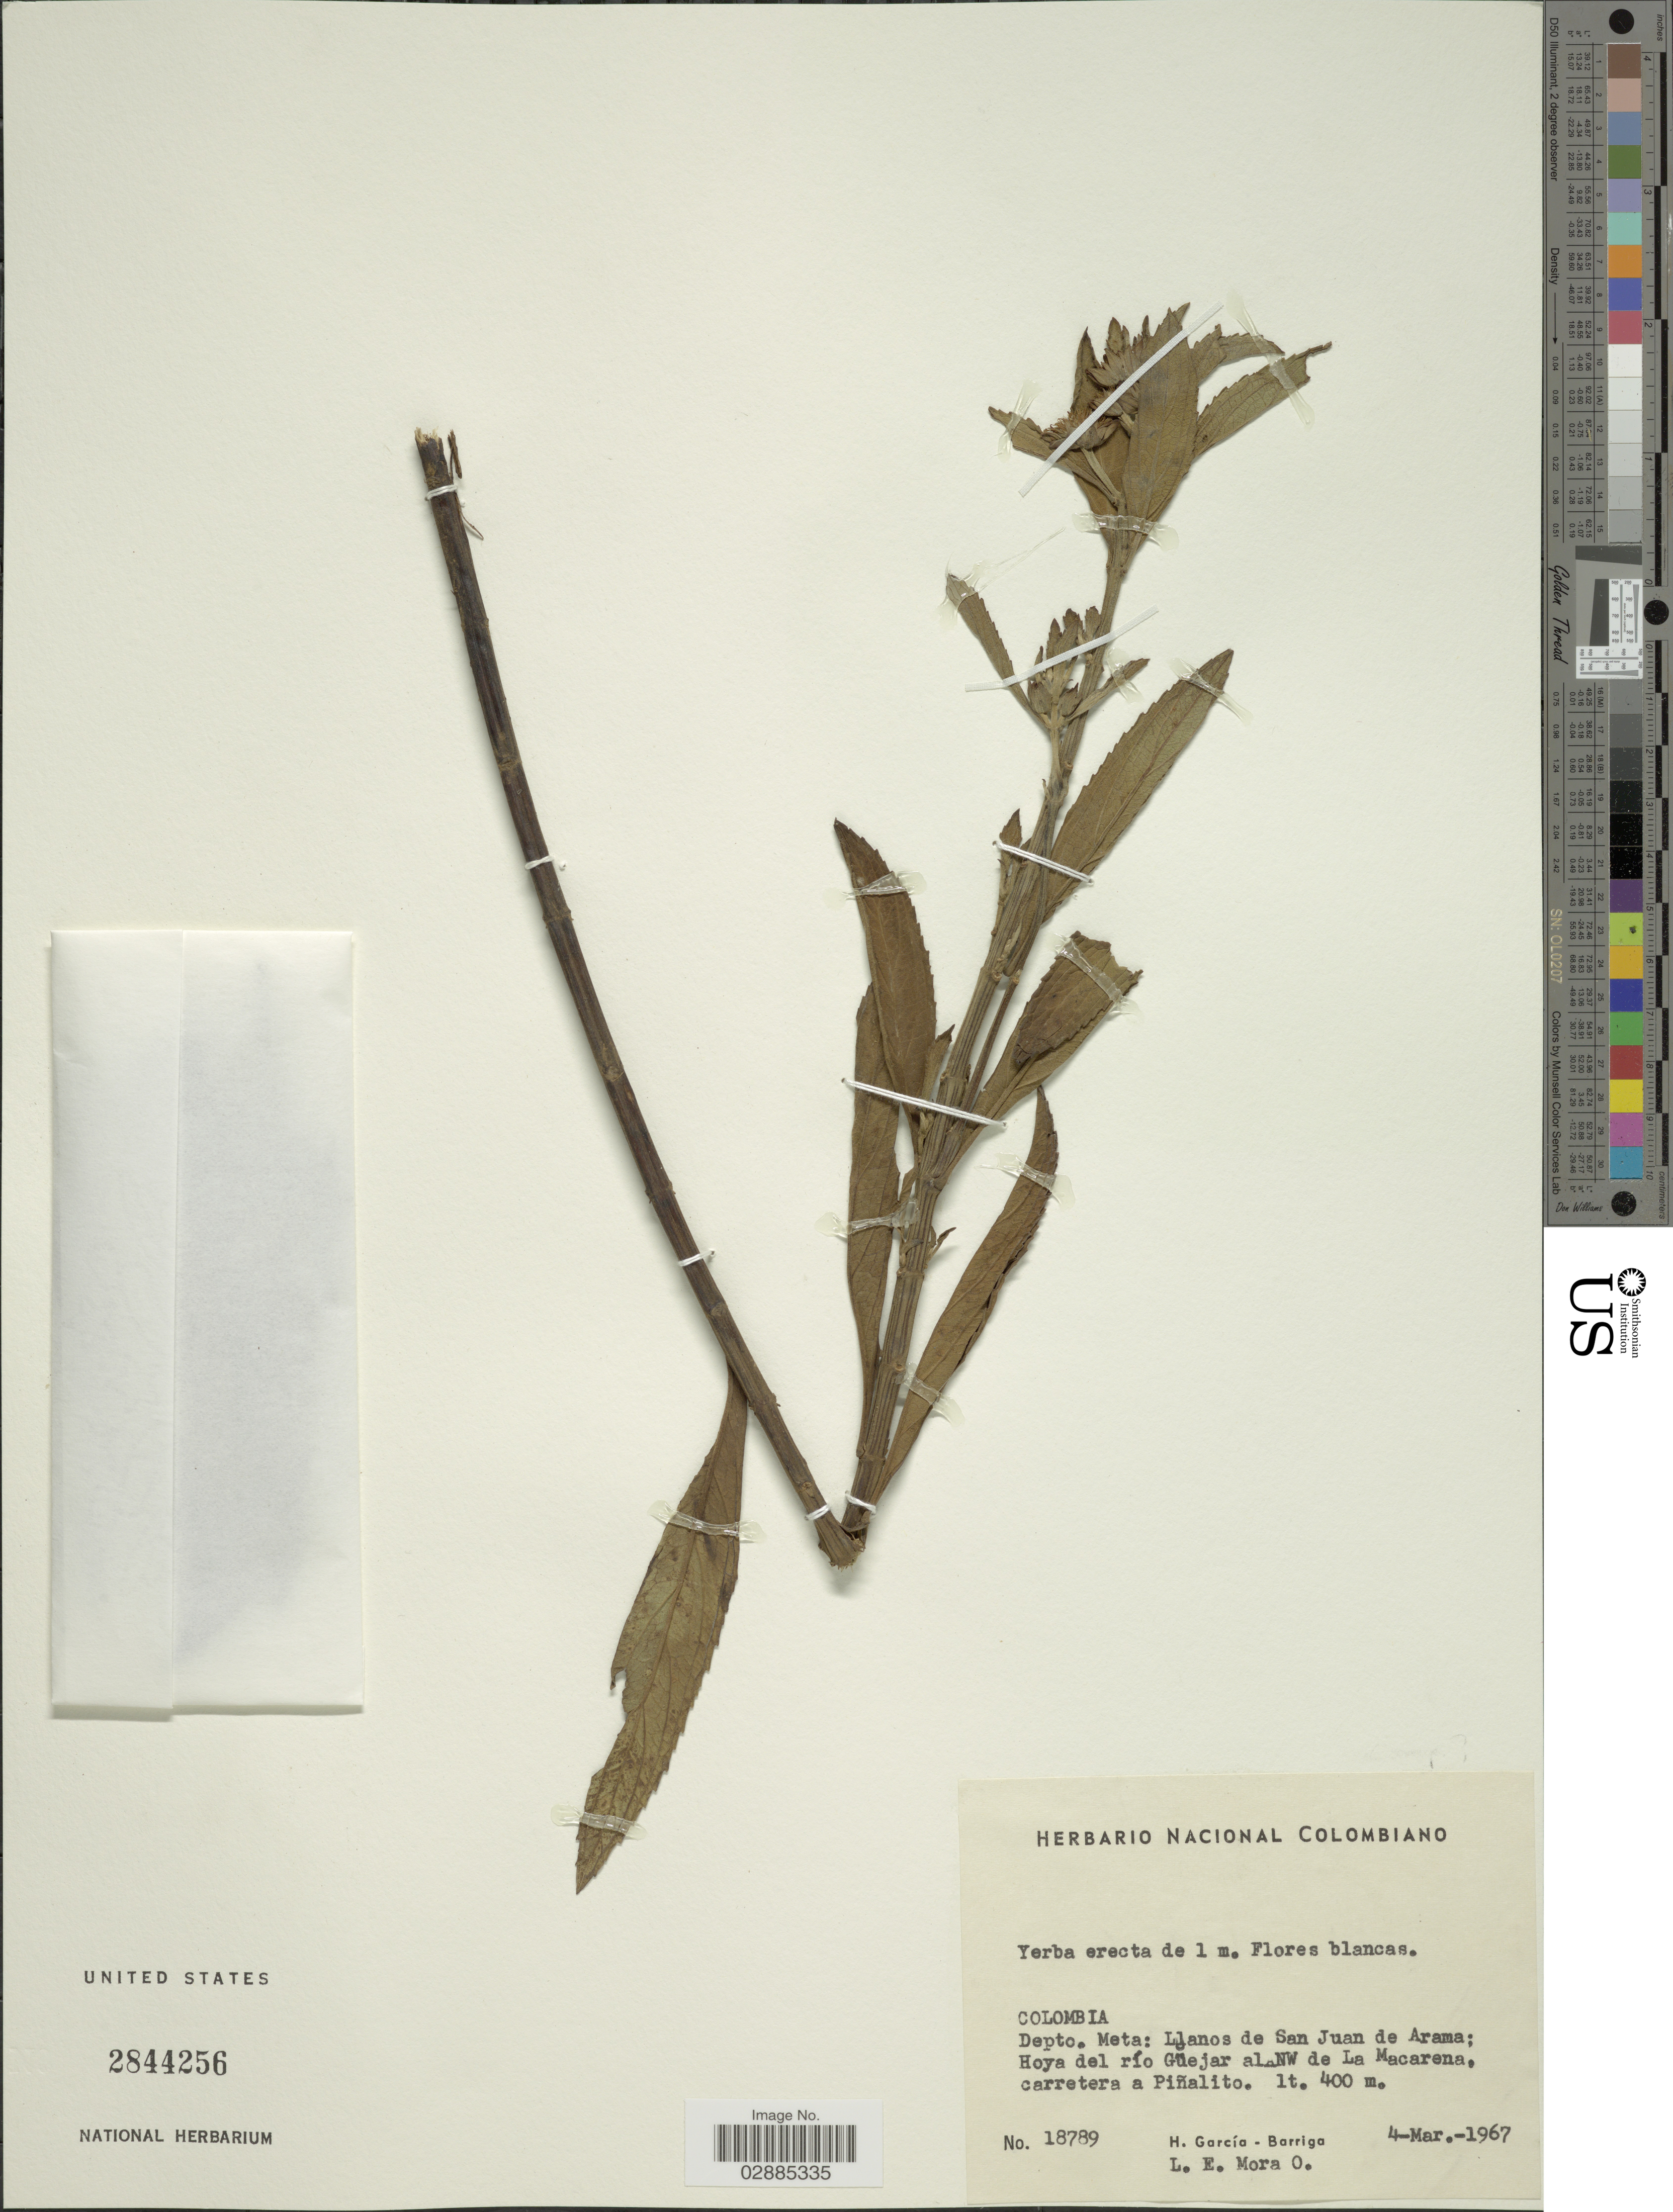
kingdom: Plantae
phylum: Tracheophyta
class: Magnoliopsida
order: Lamiales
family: Lamiaceae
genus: Hyptis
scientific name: Hyptis conferta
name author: Pohl ex Benth.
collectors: H. García Barriga & L. E. Mora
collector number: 18789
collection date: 1967-03-04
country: Colombia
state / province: Meta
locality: Depto. Meta: Llanos de San Juan de Arama; Hoya del río Güejar al NW de La Macarena, carretera a Piñalito.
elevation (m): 400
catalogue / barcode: US 284256